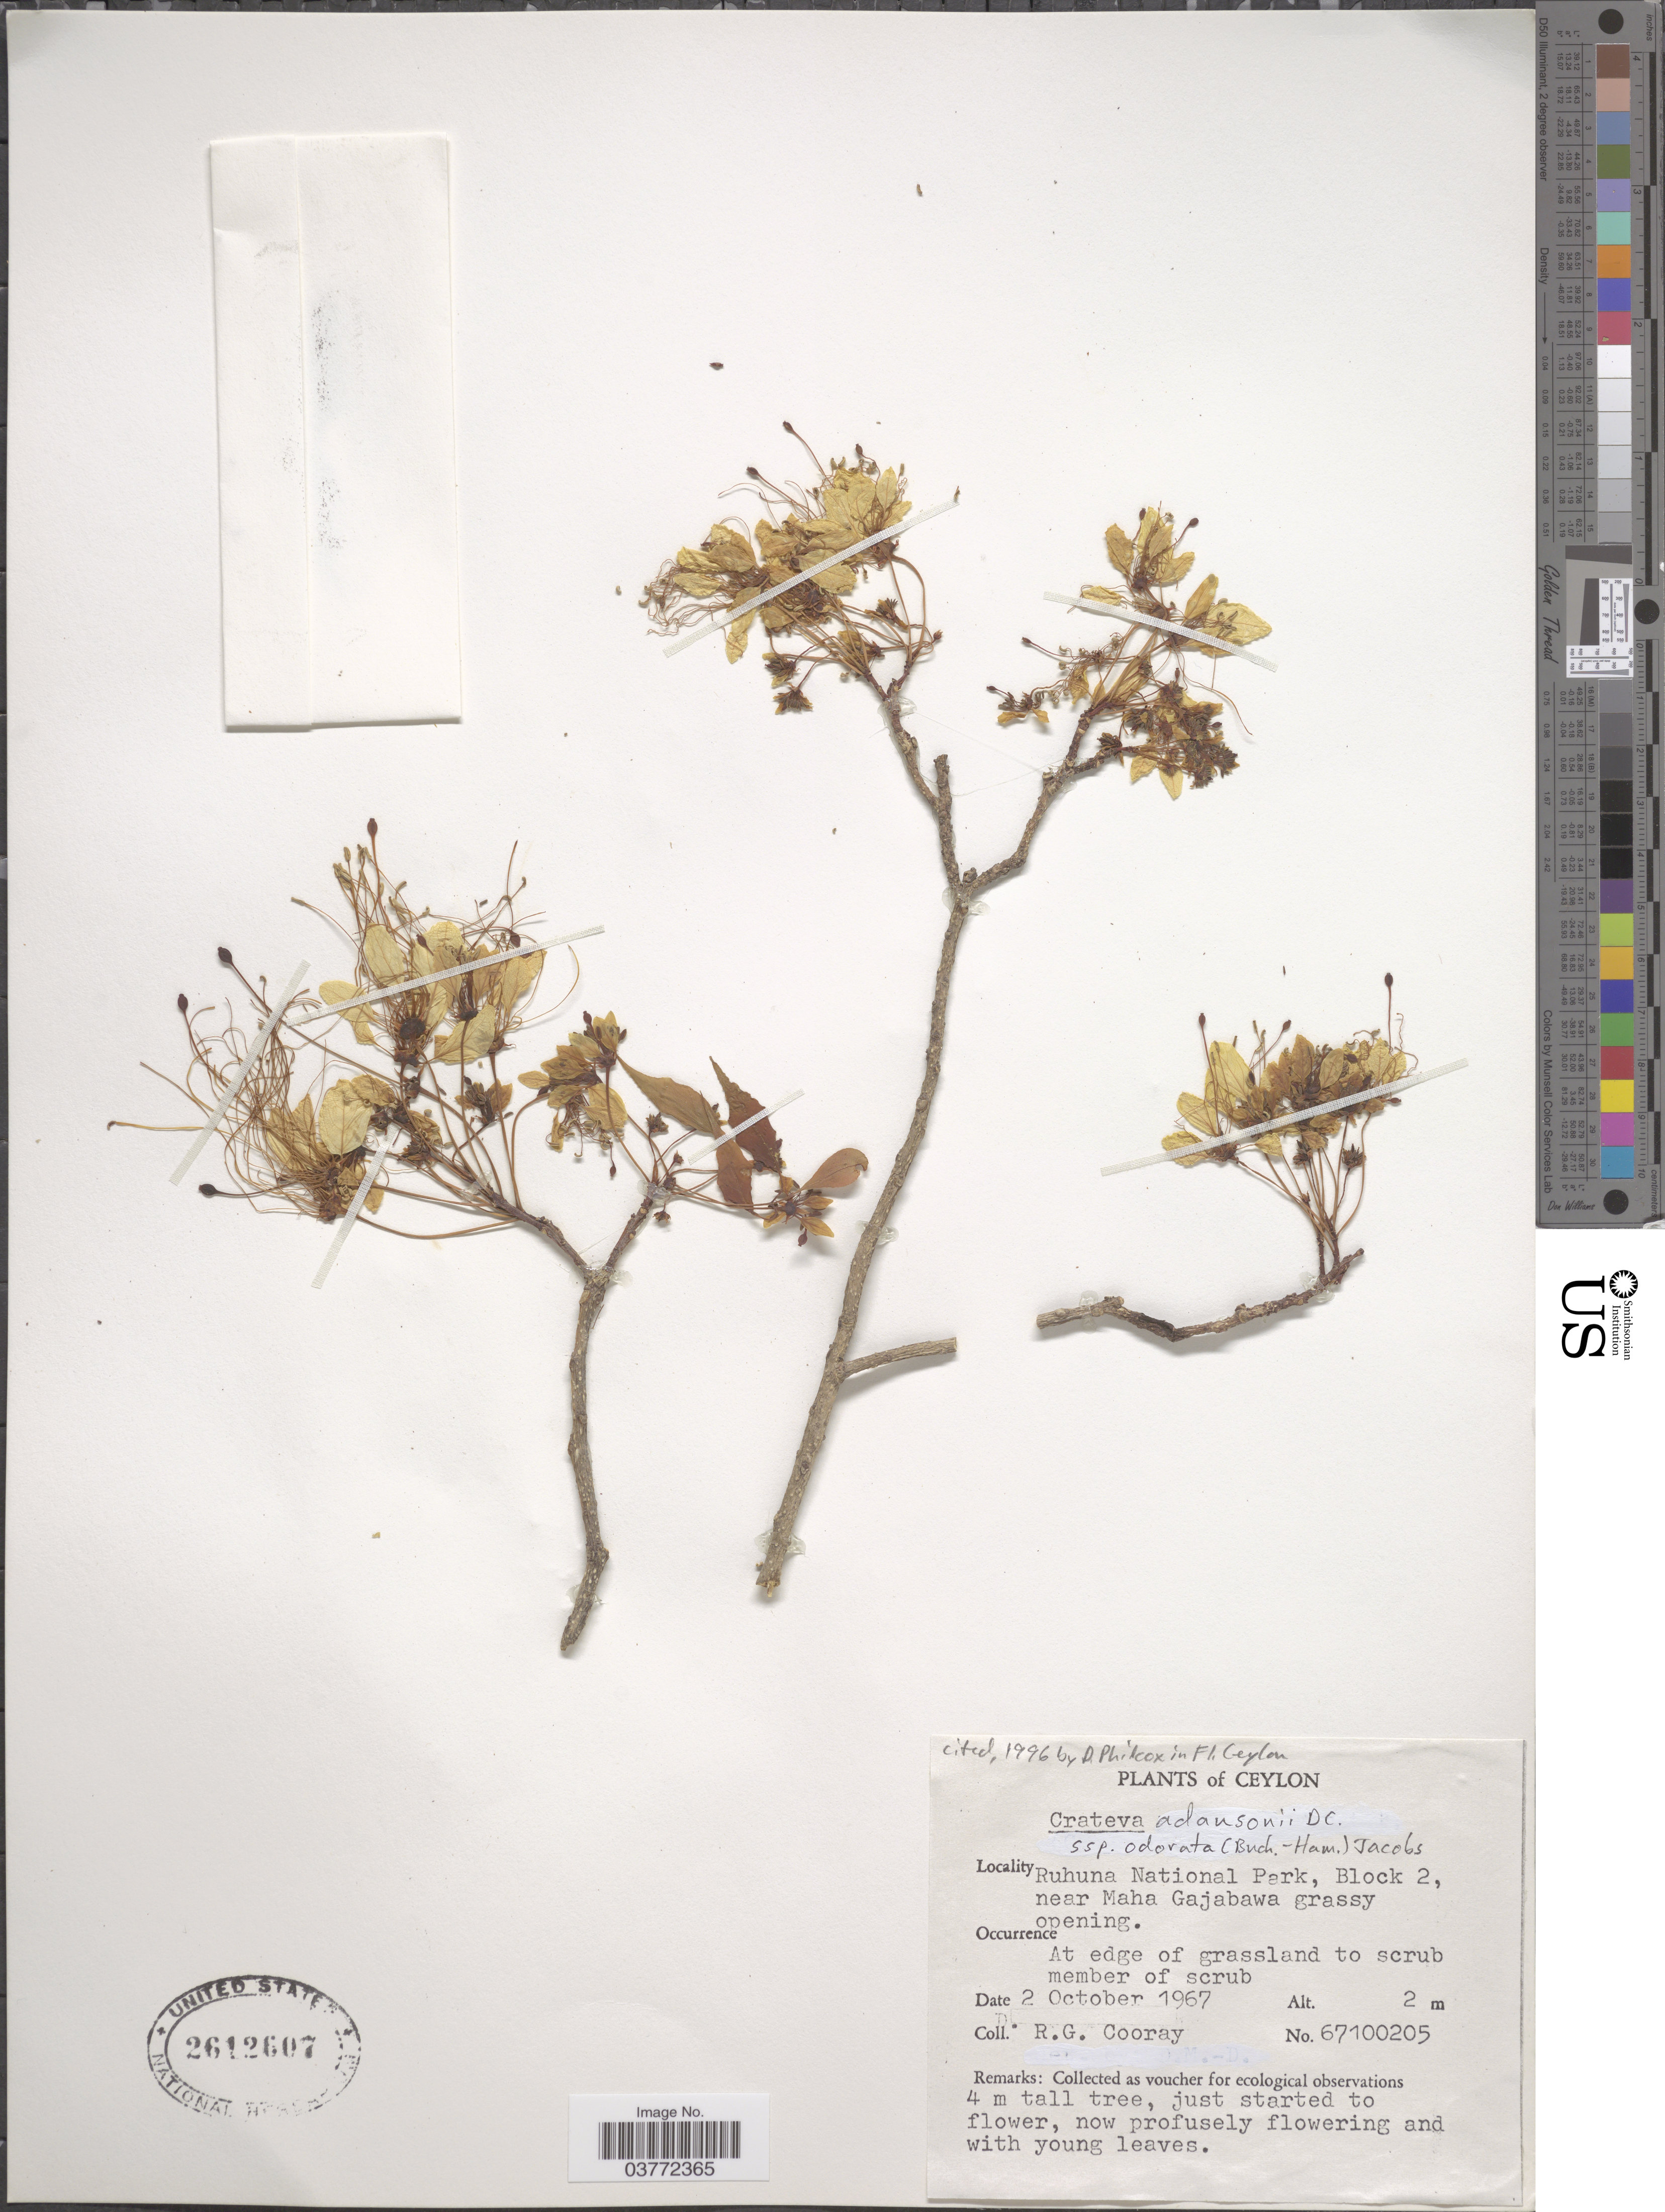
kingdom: Plantae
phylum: Tracheophyta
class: Magnoliopsida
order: Brassicales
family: Capparaceae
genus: Crateva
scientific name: Crateva adansonii subsp. odora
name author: (Buch.-Ham.) Jacobs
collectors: R. Cooray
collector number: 67100205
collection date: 1967-10-02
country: Sri Lanka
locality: Ceylon. Ruhuna National Park, Block 2, near Maha Gajabawa grassy opening.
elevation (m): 2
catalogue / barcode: US 2612607